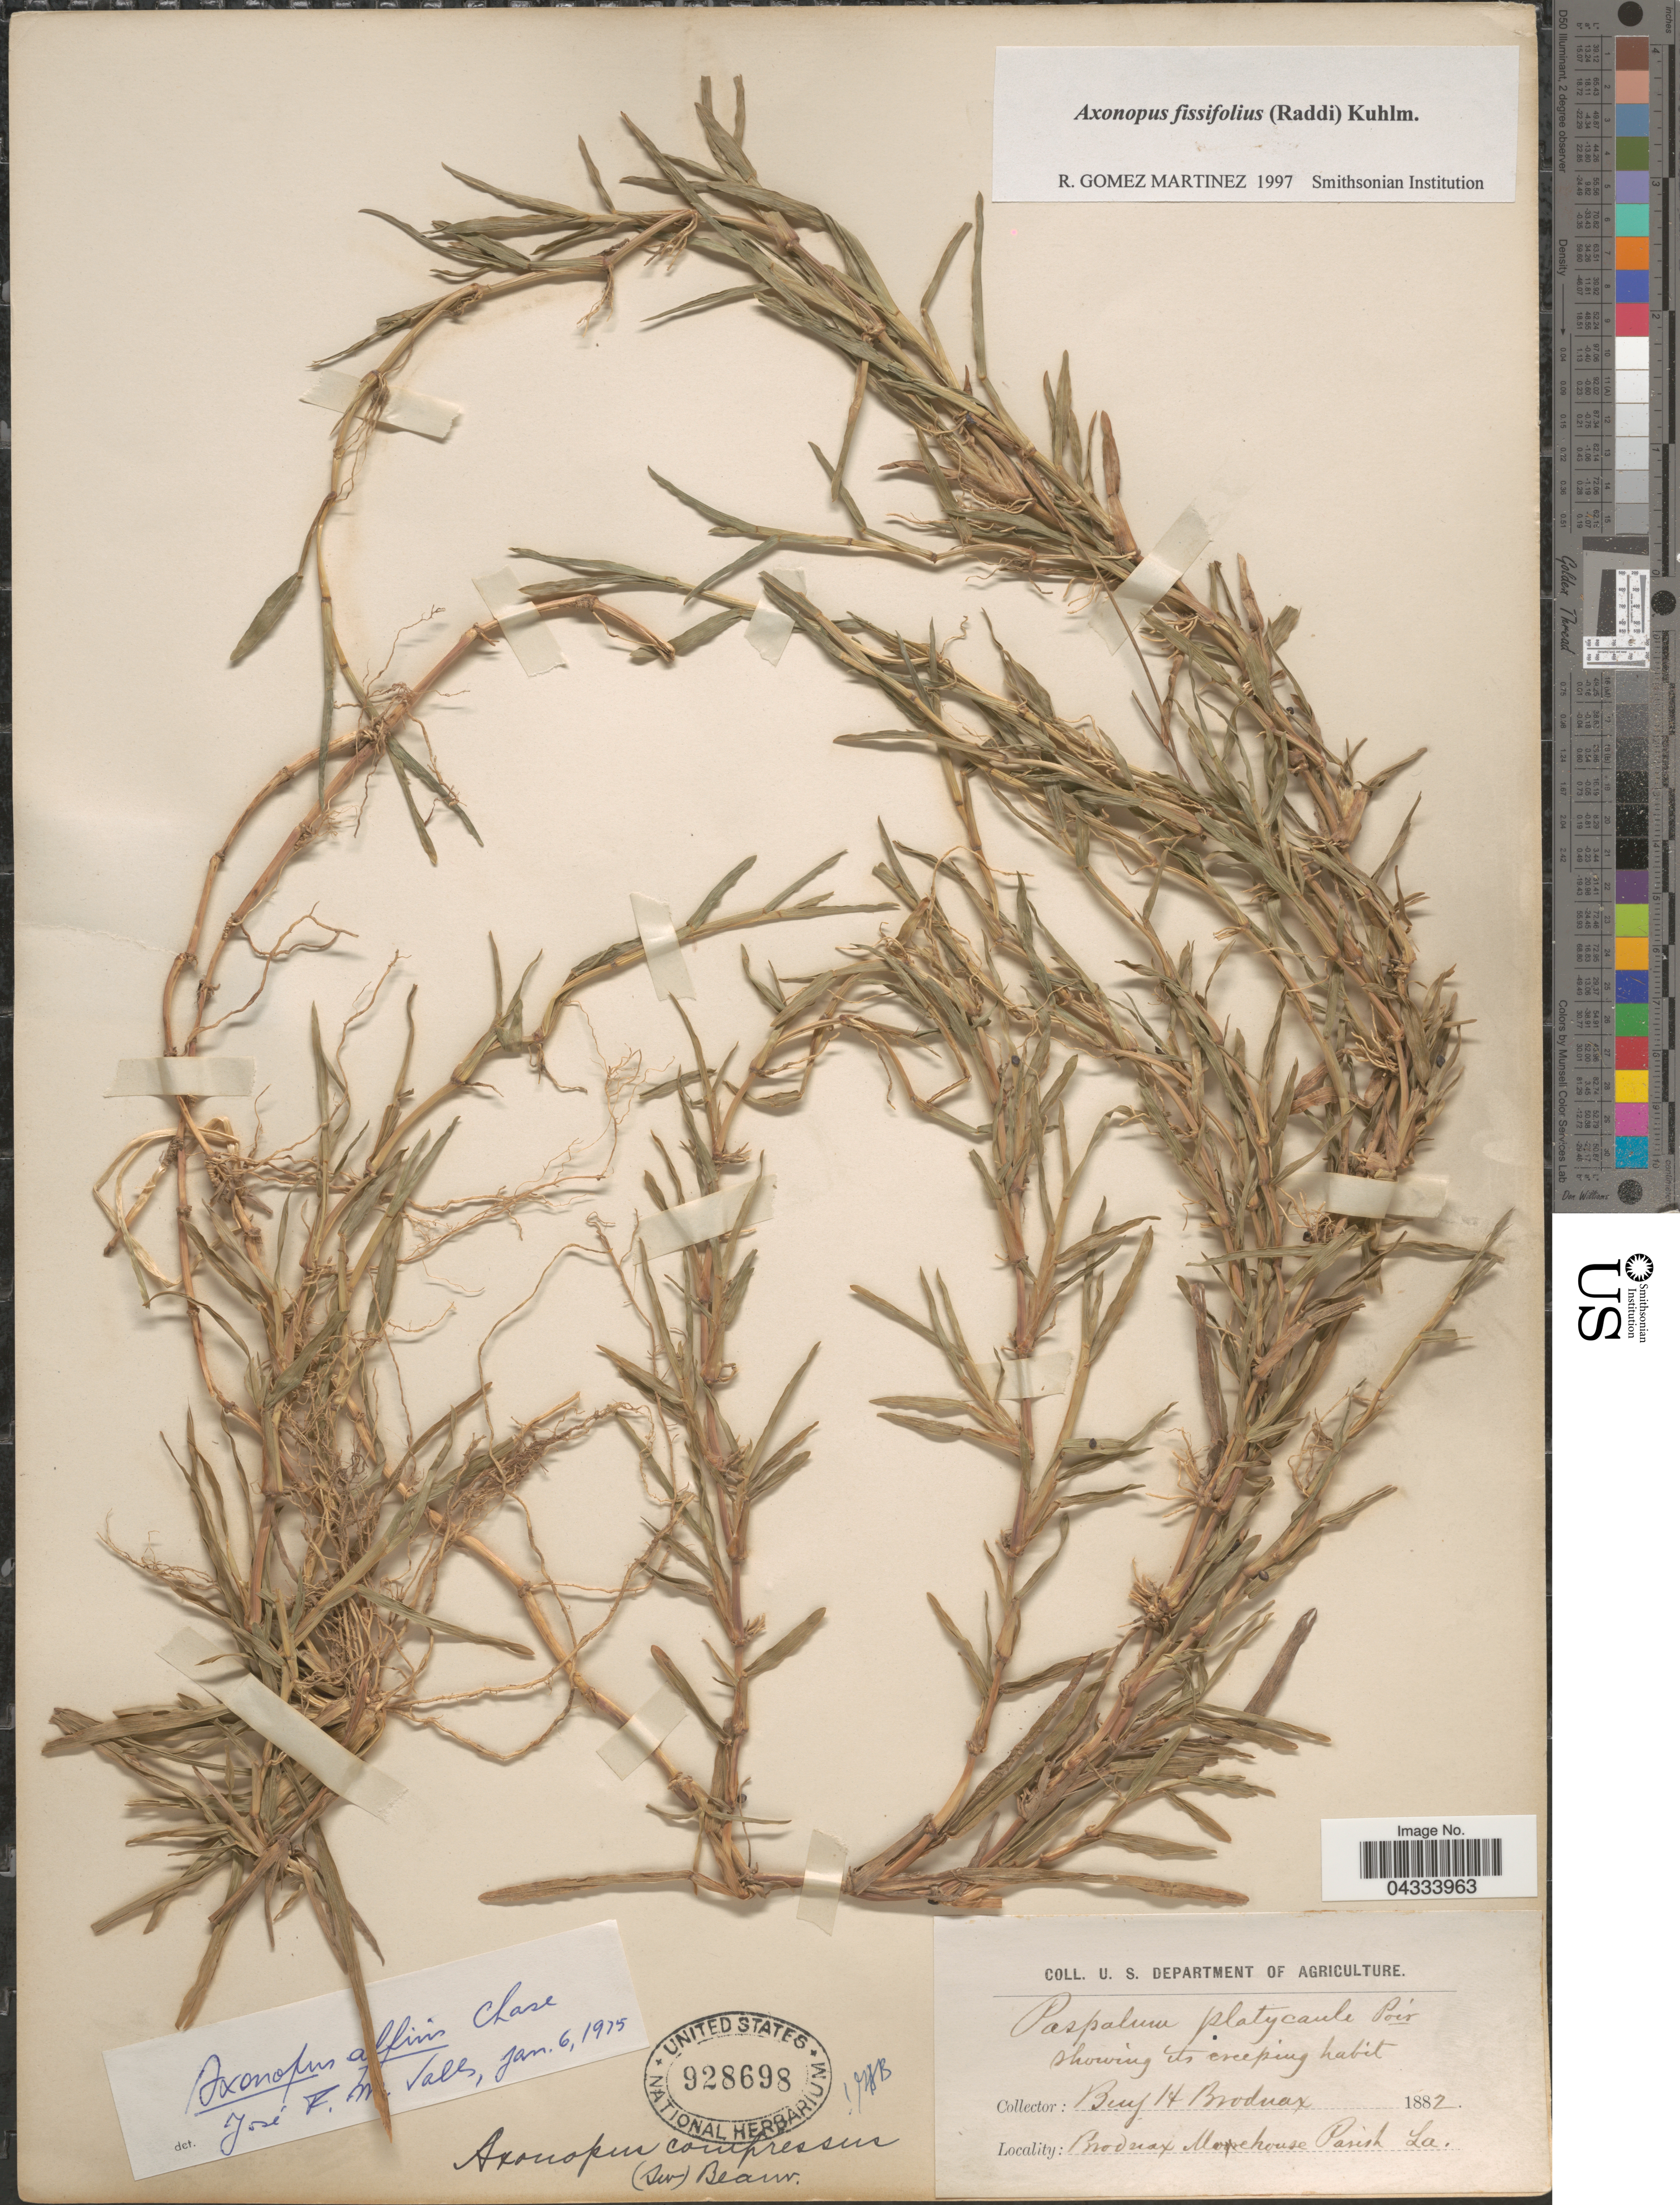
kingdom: Plantae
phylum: Tracheophyta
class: Liliopsida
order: Poales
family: Poaceae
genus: Axonopus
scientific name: Axonopus fissifolius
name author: (Raddi) Kuhlm.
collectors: B. Brodnax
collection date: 1882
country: United States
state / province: Louisiana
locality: Brodnax Morehouse Parish.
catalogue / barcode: US 928698